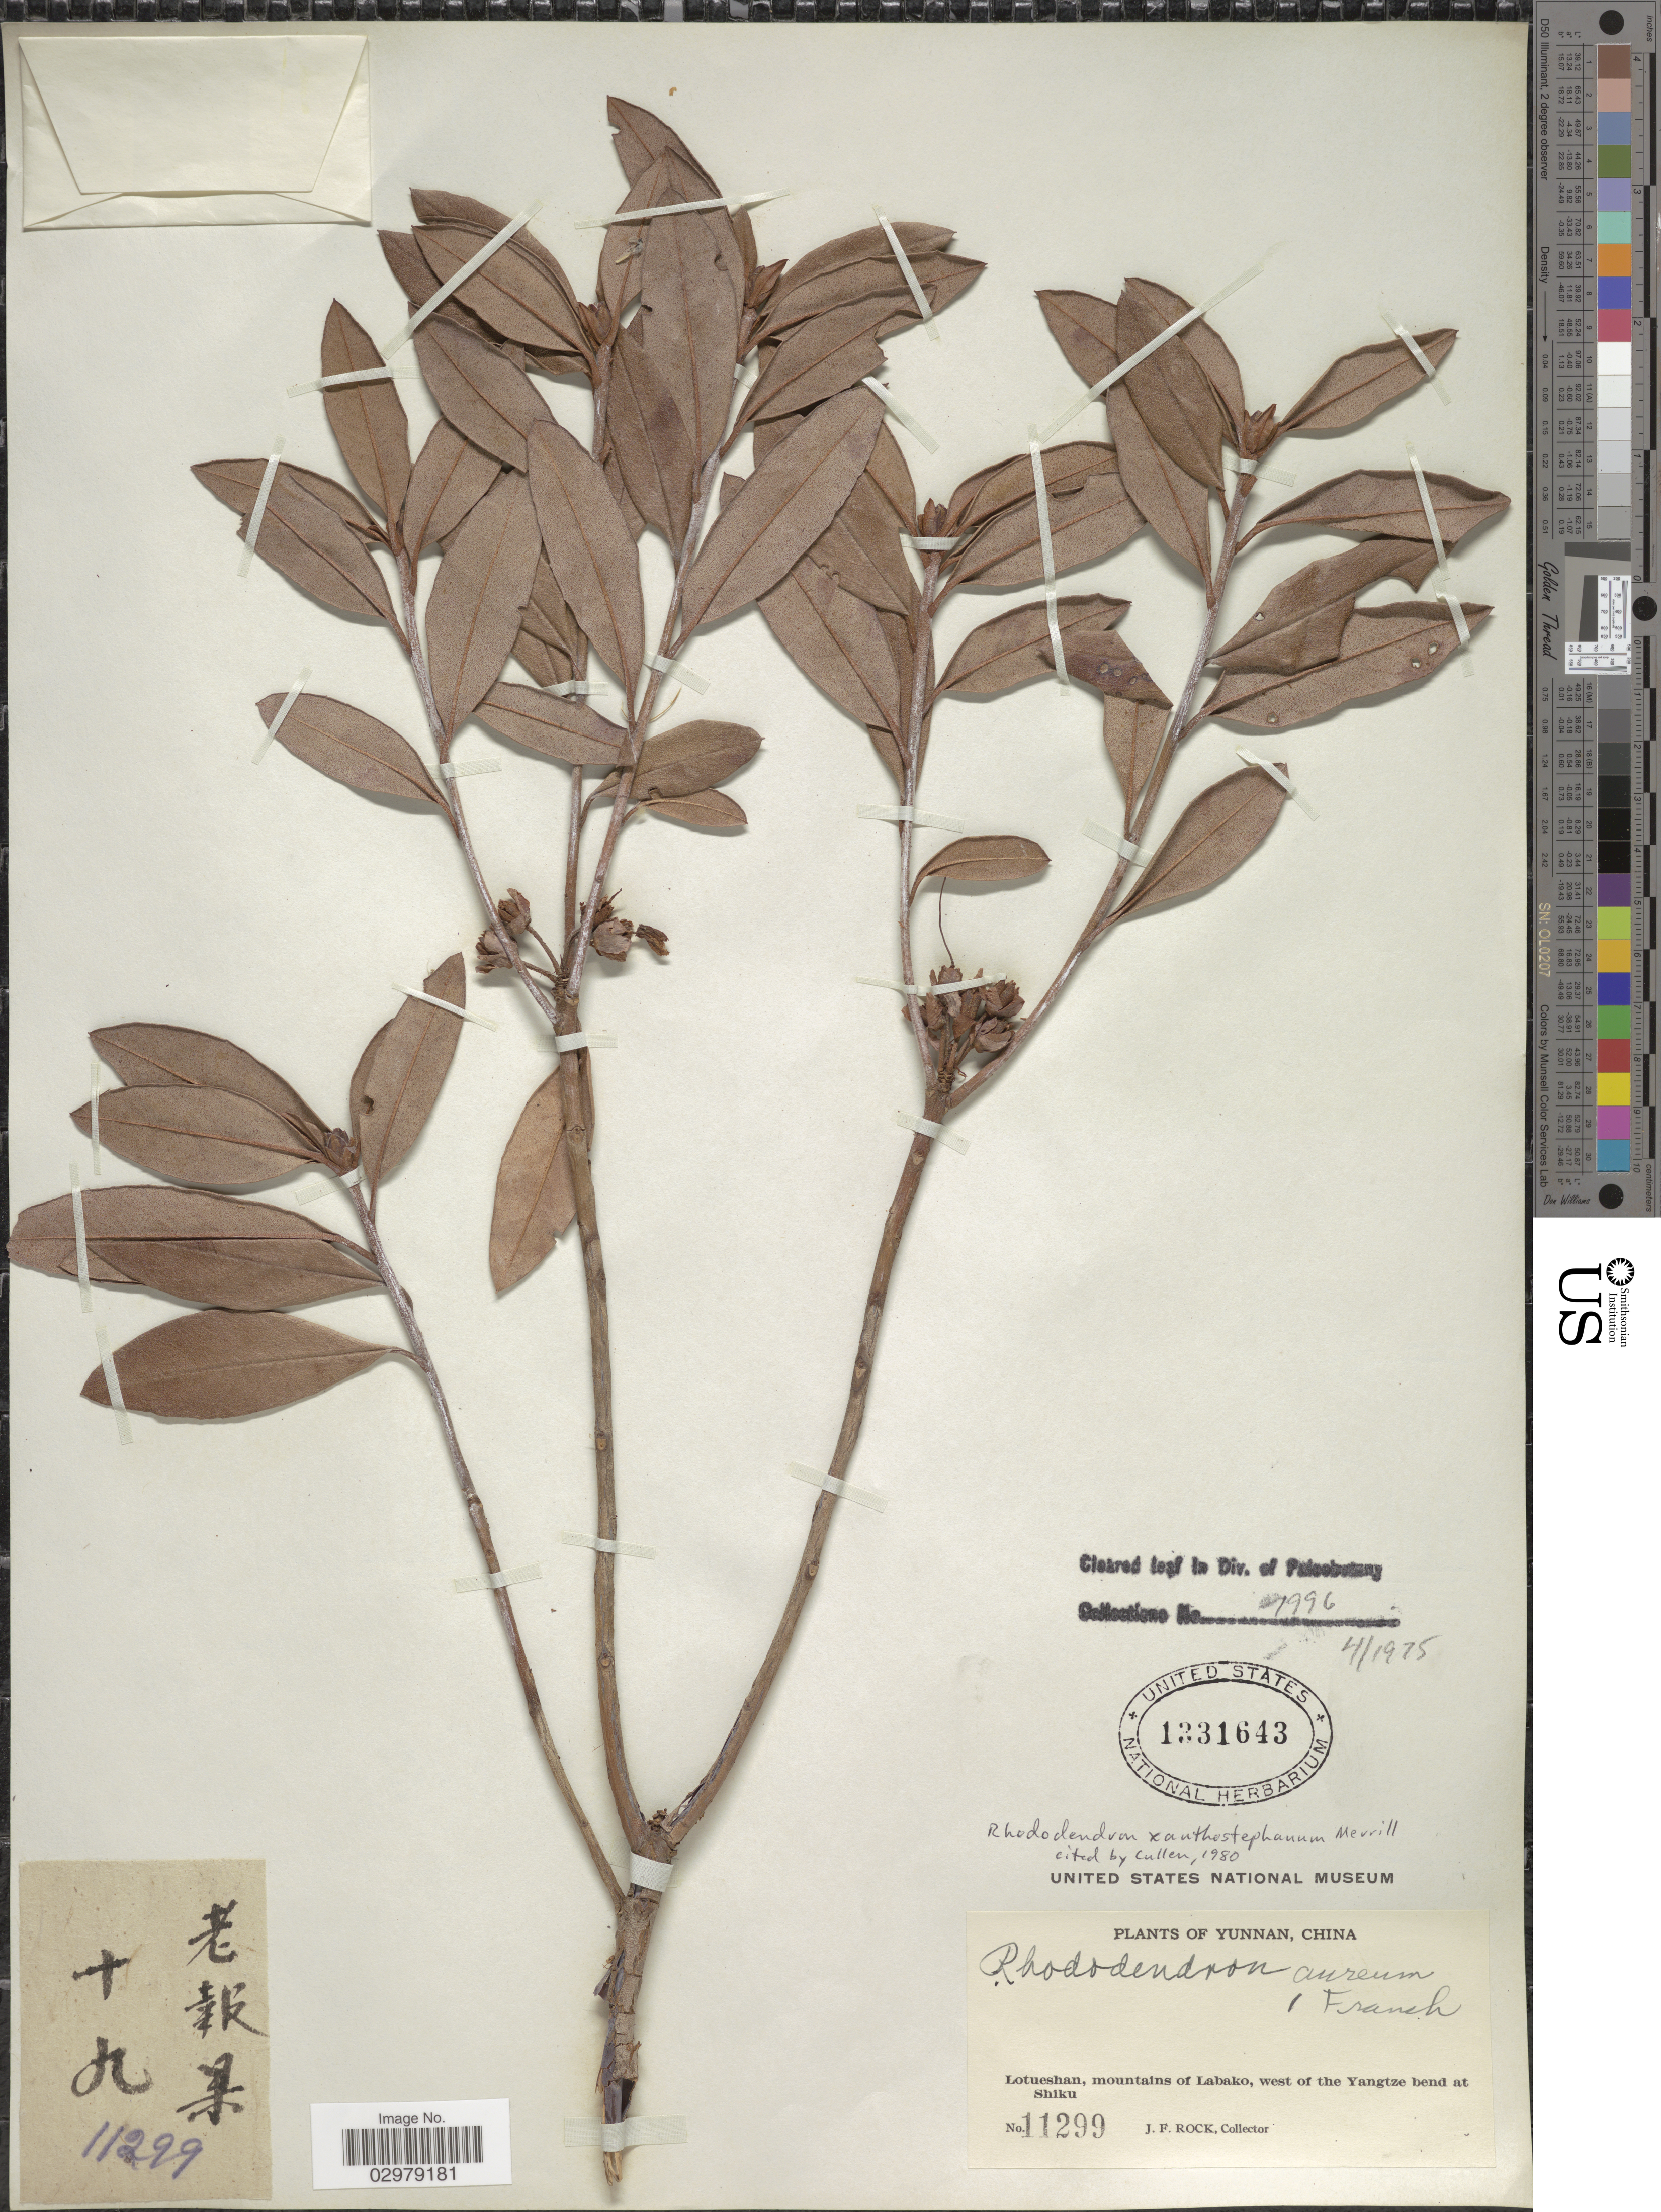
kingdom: Plantae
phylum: Tracheophyta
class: Magnoliopsida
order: Ericales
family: Ericaceae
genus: Rhododendron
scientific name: Rhododendron xanthostephanum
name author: Merr.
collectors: J. Rock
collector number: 11299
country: China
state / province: Yunnan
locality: Lotueshan, mountains of Labako, west of the Yangtze bend at Shiku.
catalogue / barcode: US 1331643